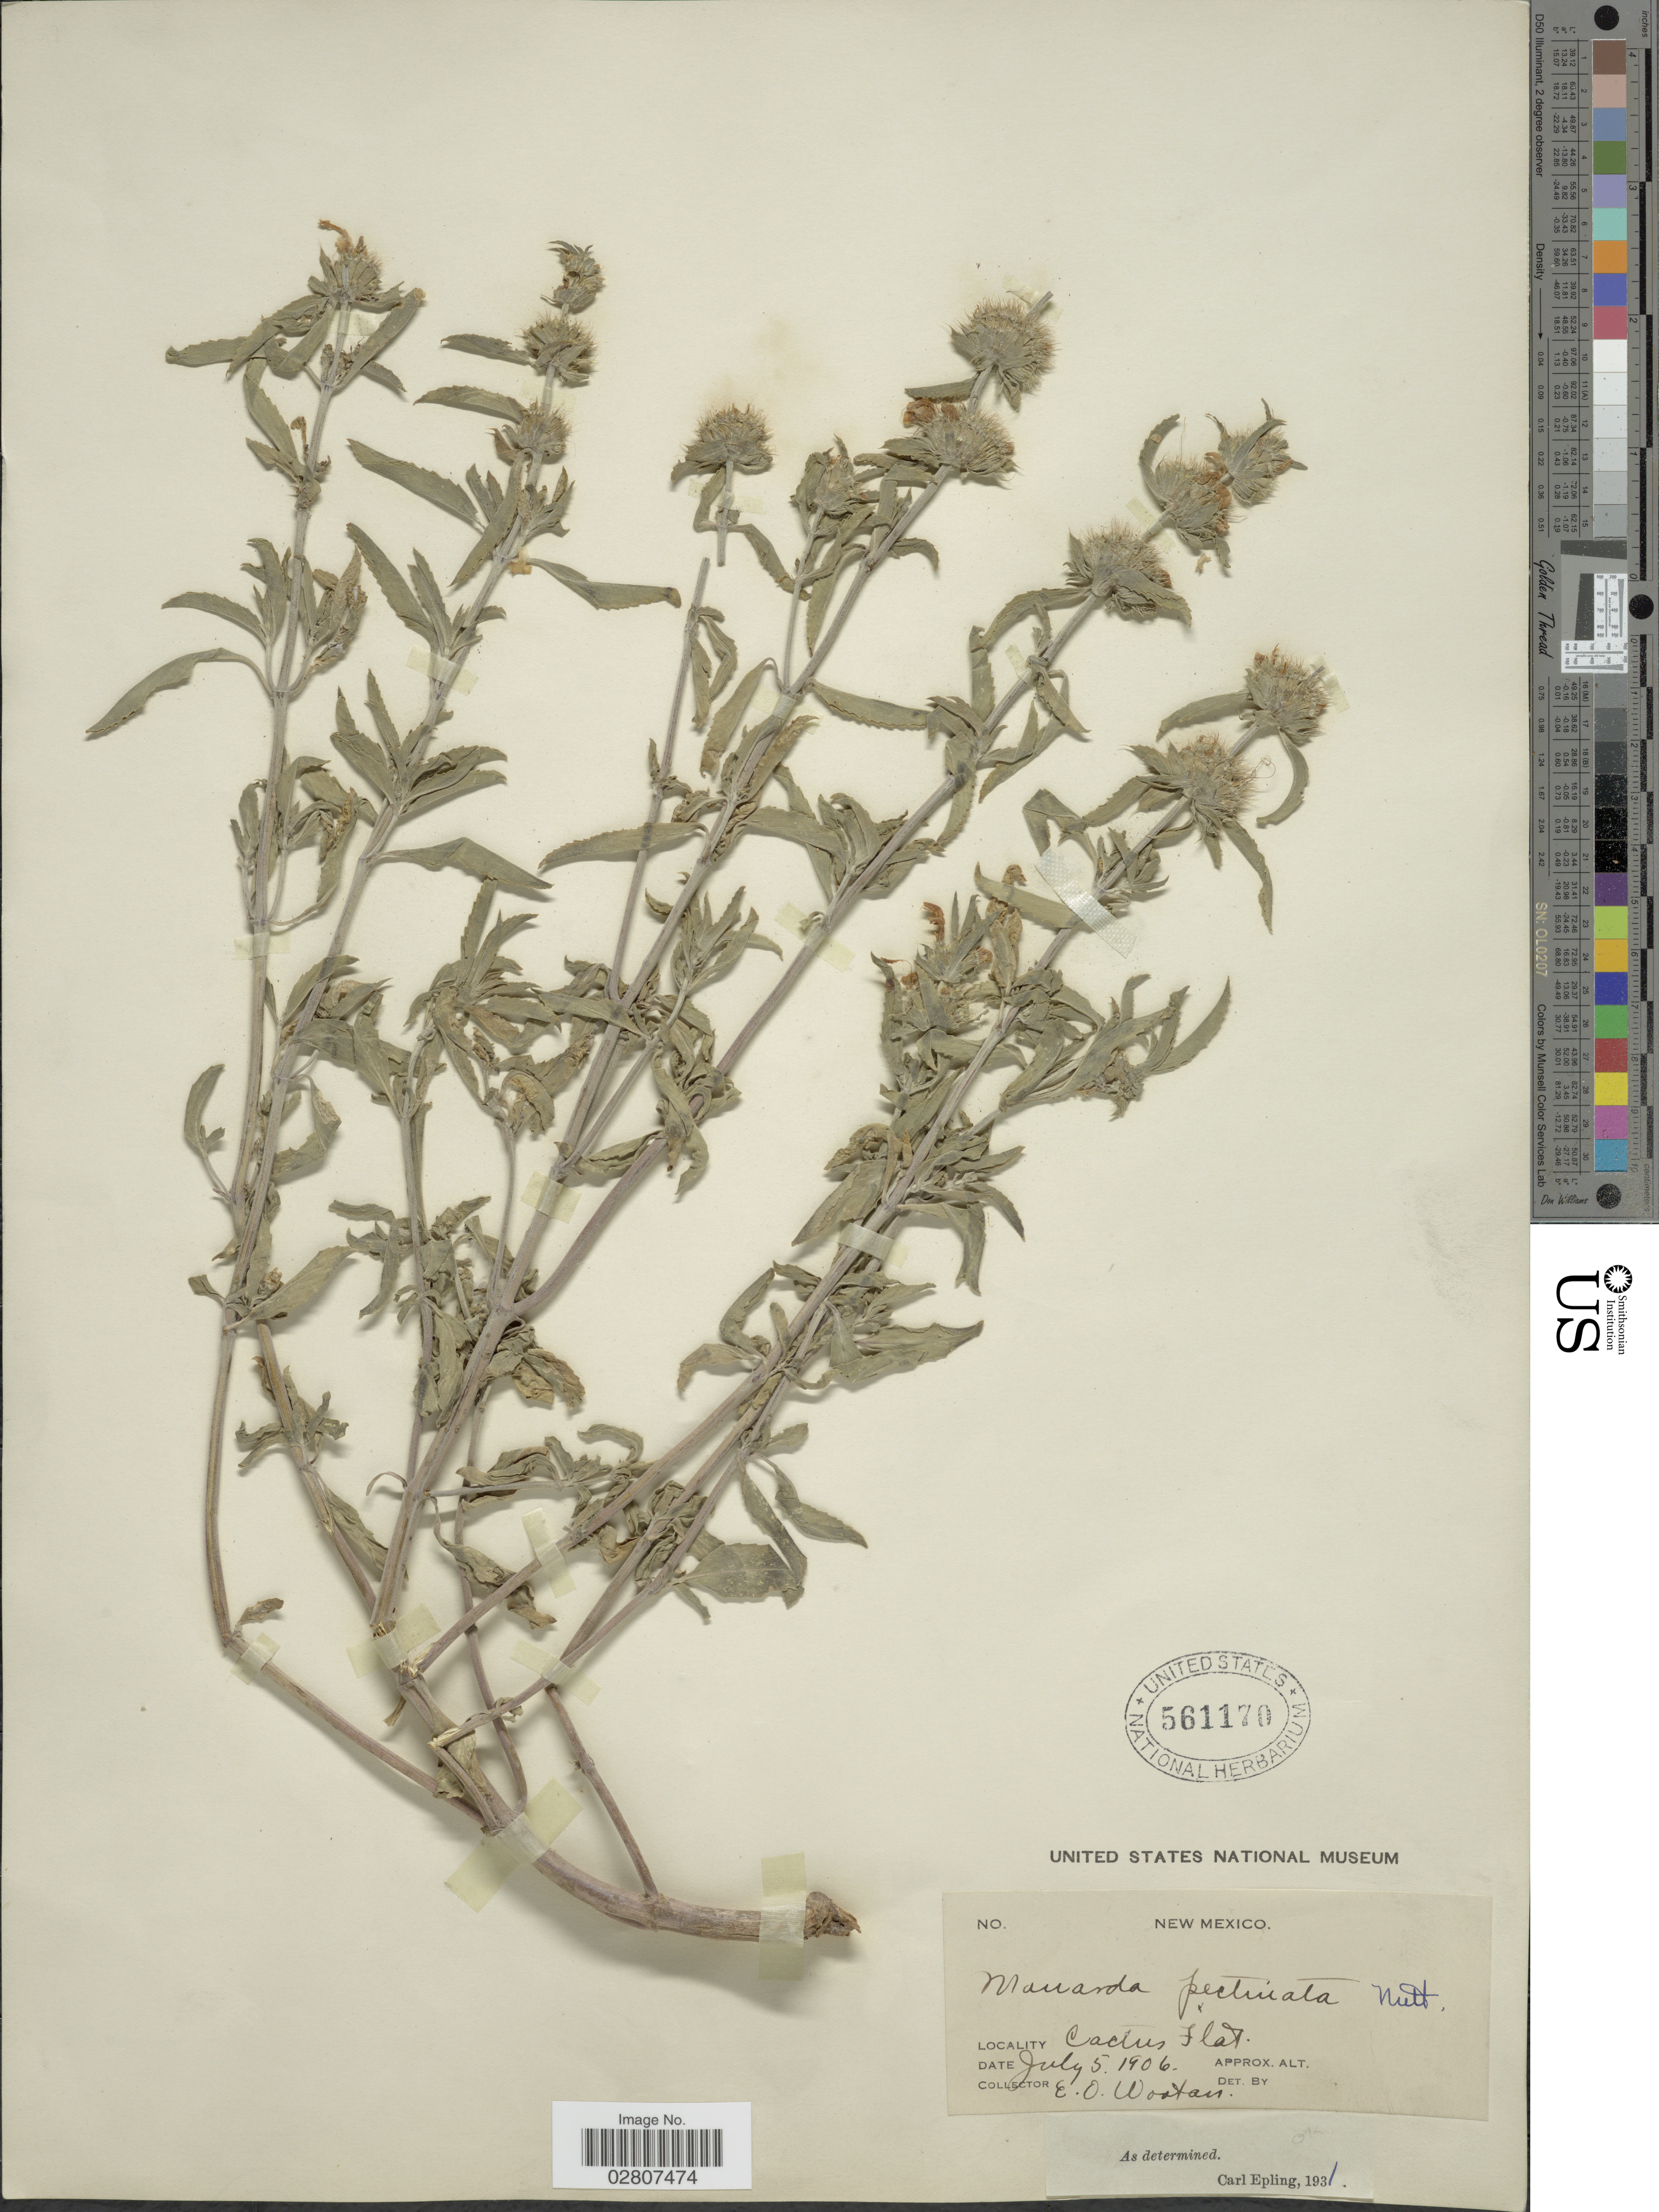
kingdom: Plantae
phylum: Tracheophyta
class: Magnoliopsida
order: Lamiales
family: Lamiaceae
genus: Monarda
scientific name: Monarda pectinata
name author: Nutt.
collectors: E. O. Wooton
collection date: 1906-07-05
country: United States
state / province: New Mexico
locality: Cactus Flat.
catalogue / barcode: US 561170